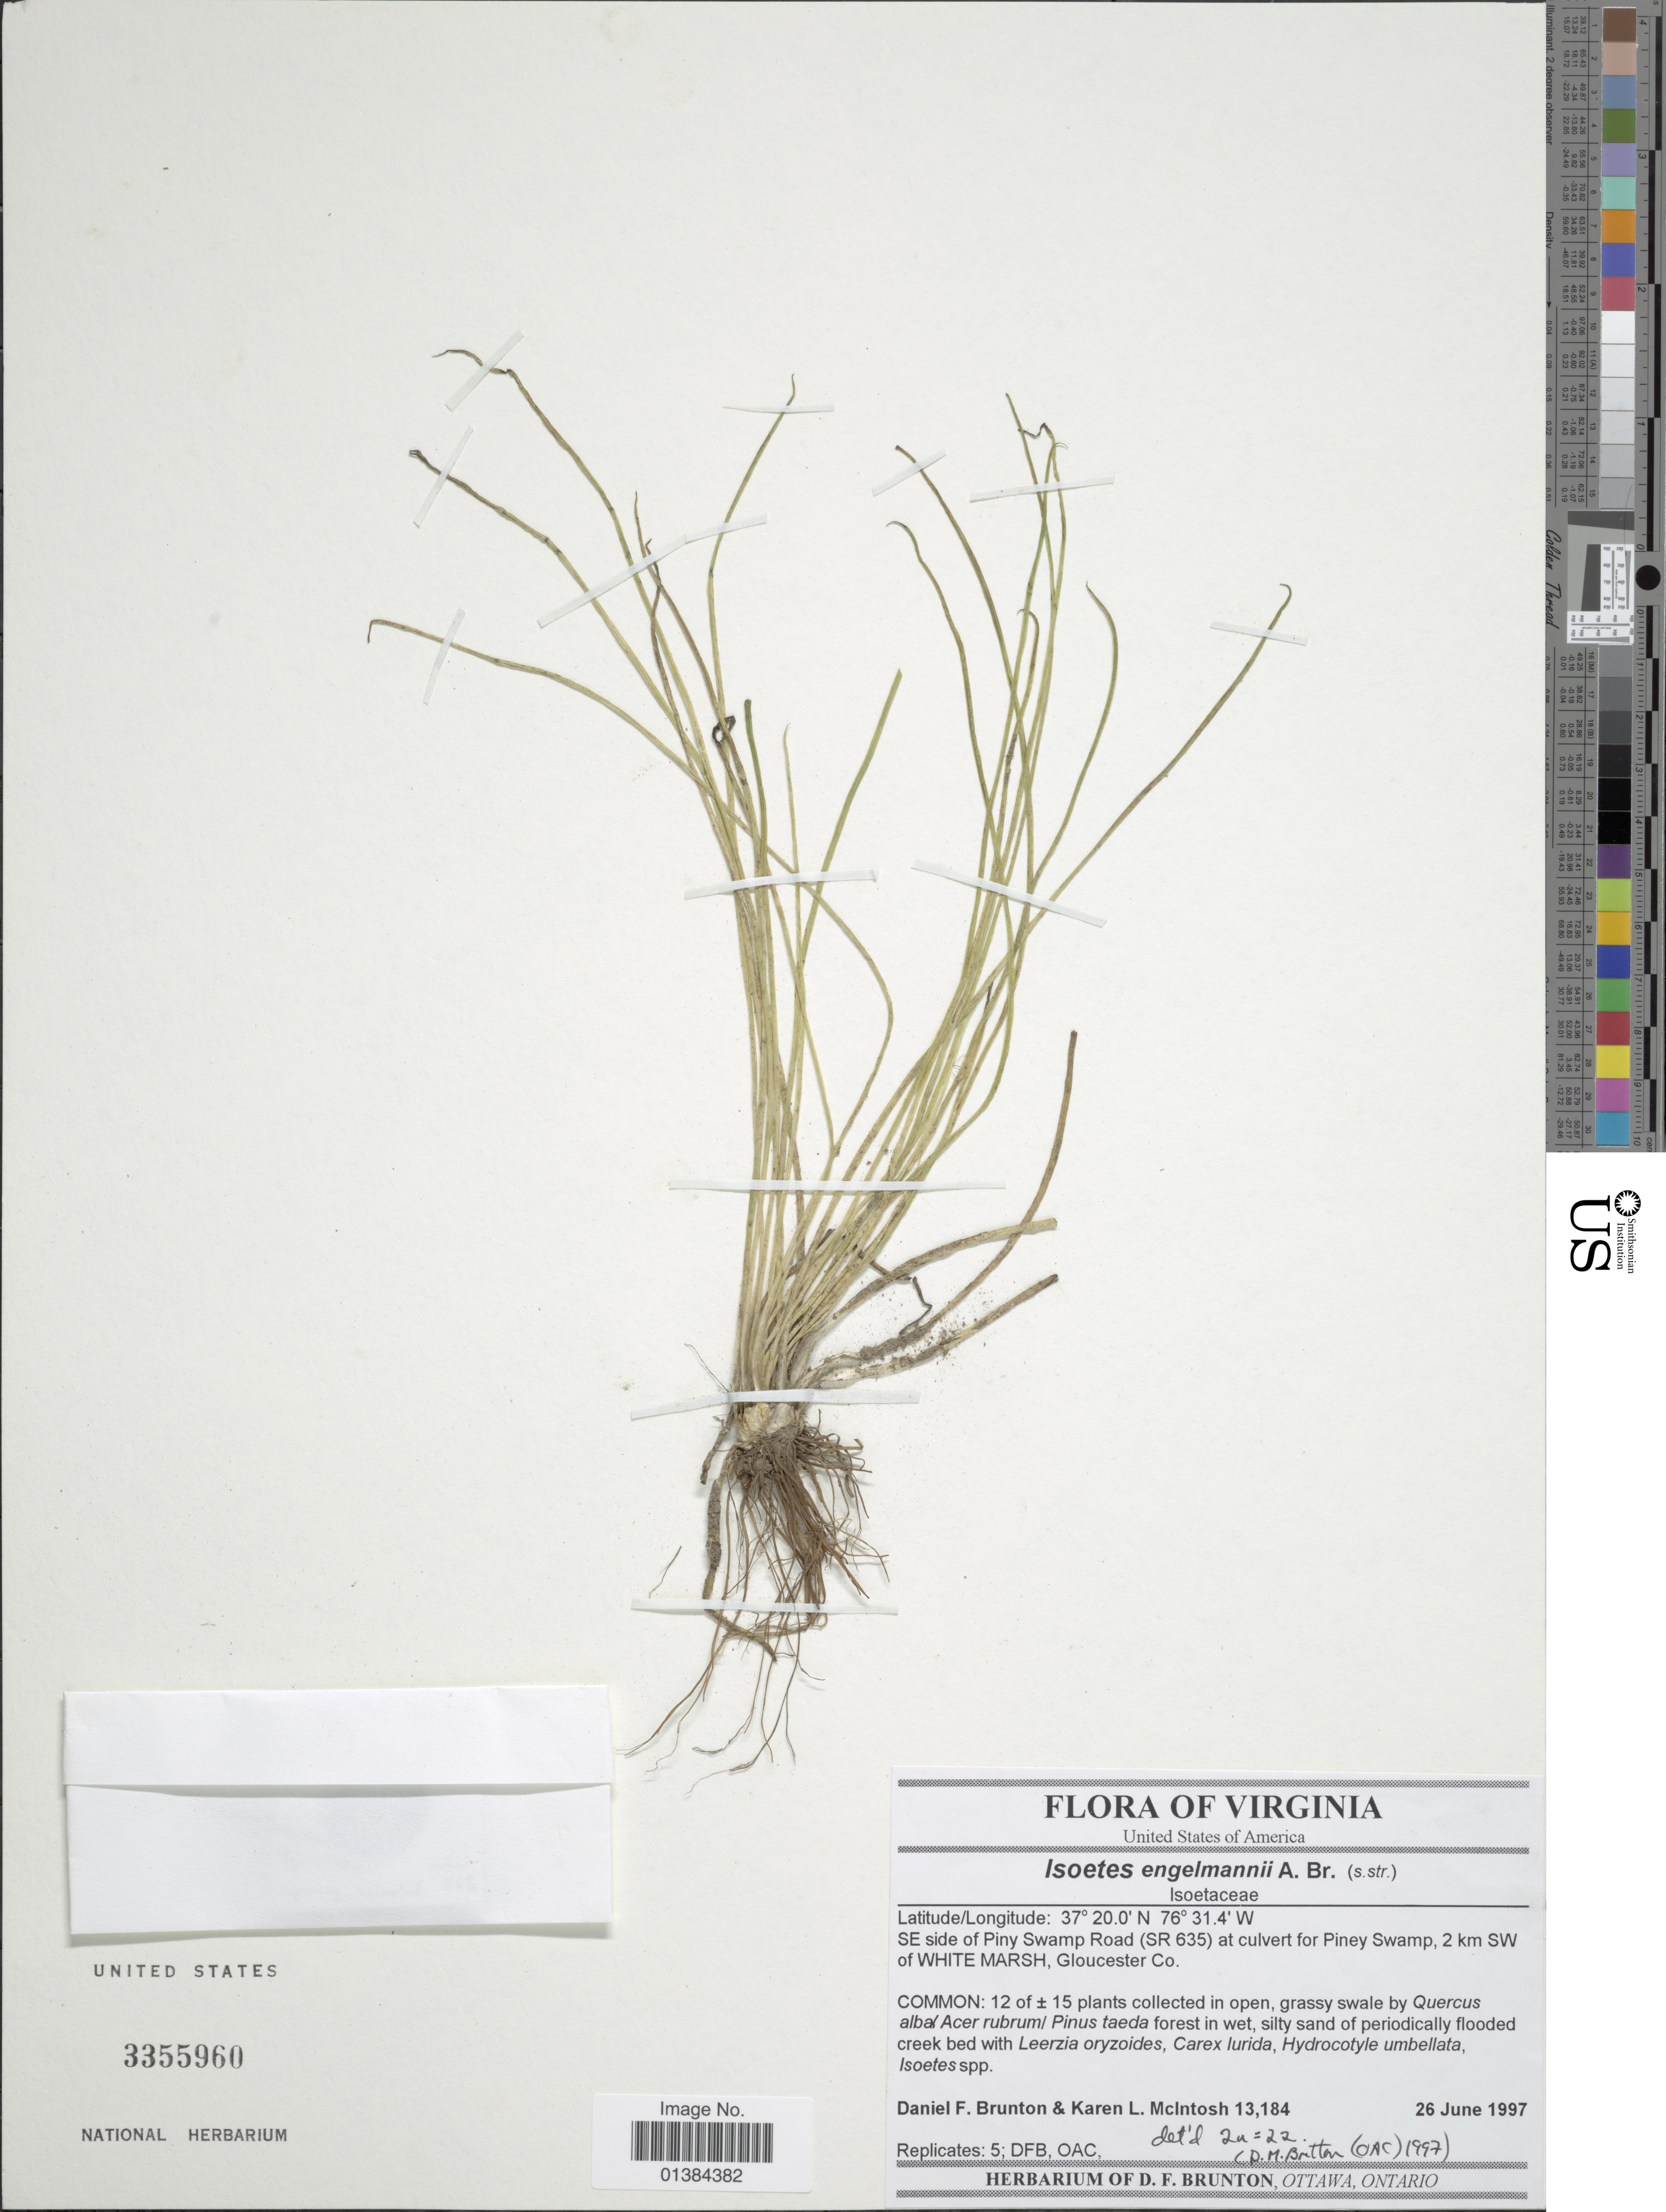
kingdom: Plantae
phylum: Tracheophyta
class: Lycopodiopsida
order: Isoetales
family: Isoetaceae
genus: Isoetes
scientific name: Isoetes engelmannii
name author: A. Braun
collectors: D. Brunton & K. McIntosh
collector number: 13184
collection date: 1997-06-26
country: United States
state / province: Virginia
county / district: Gloucester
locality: SE side of Piny Swamp Road (SR 635) at culvert for Piney Swamp, 2 km SW of White Marsh,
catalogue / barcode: US 3355960